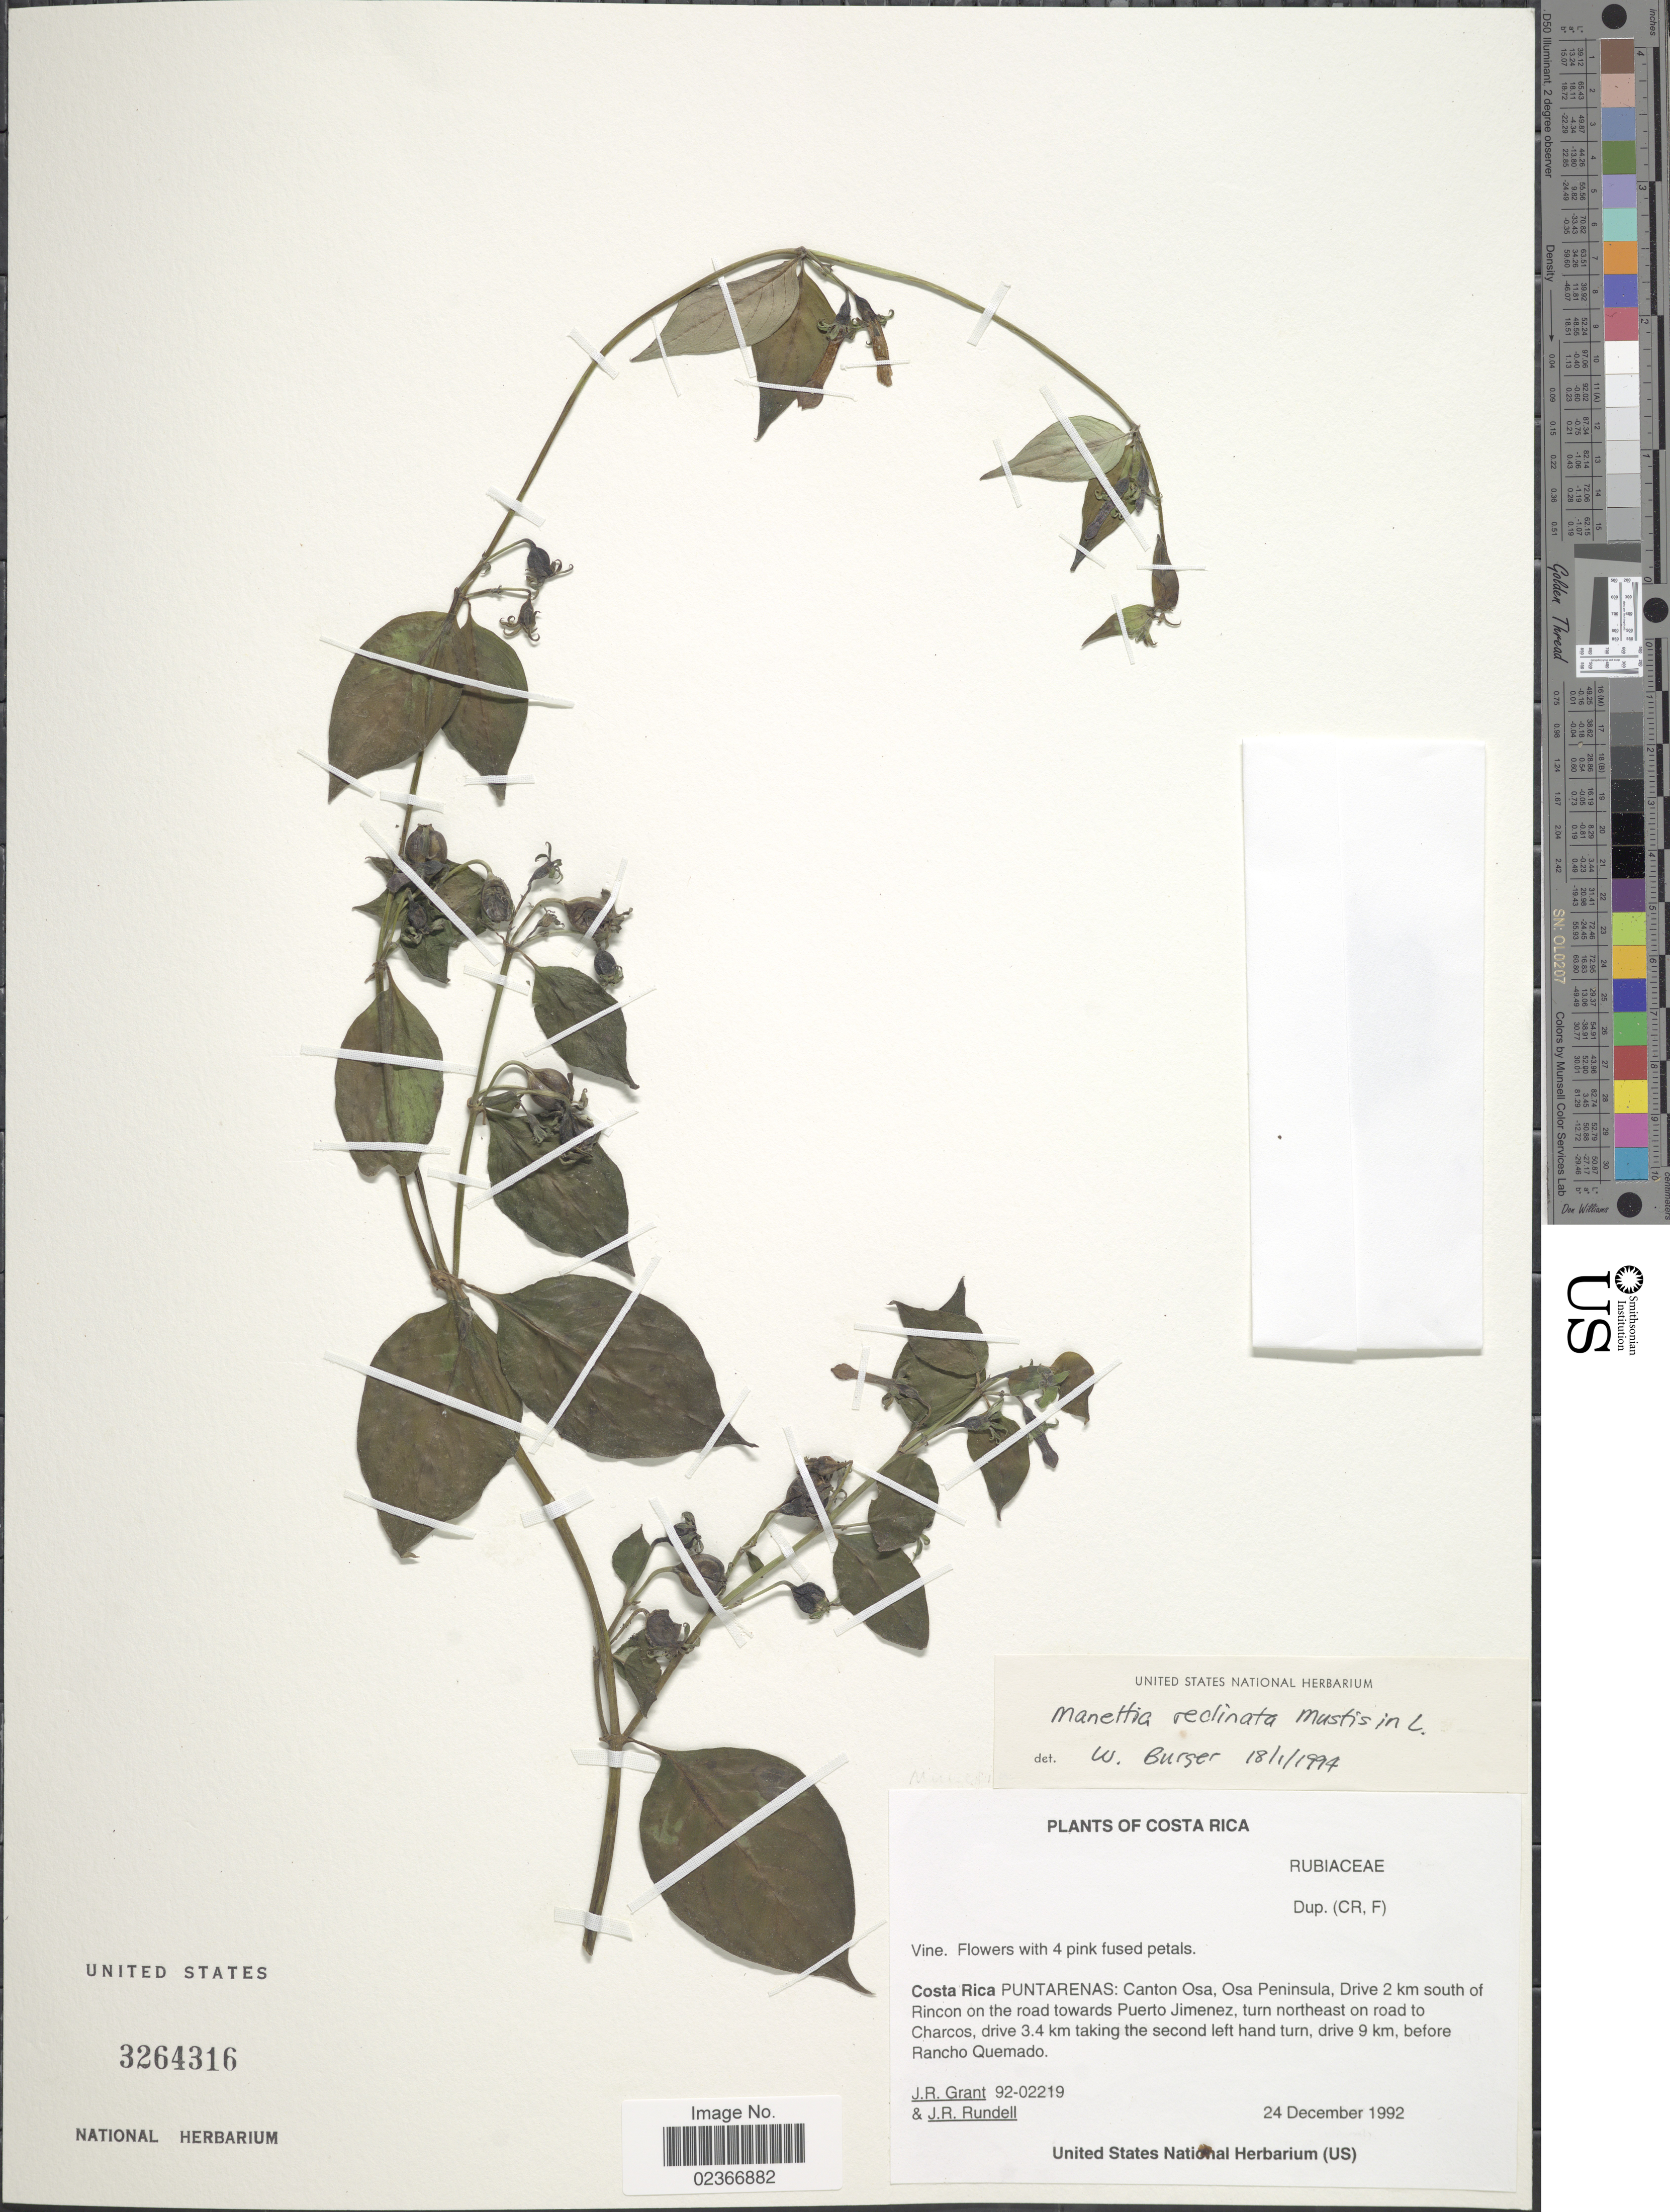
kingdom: Plantae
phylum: Tracheophyta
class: Magnoliopsida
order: Gentianales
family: Rubiaceae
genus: Manettia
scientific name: Manettia reclinata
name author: L.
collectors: J. Grant & J. R. Rundell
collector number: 92-02219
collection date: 1992-12-24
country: Costa Rica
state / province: Puntarenas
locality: Canton Osa, Osa Peninsula, Drive 2 km south of Rincon on the road towards Puerto Jimenez, turn northeast on road to Charcos, drive 3.4 km taking second left hand turn, drive 9 km, before Rancho Quemado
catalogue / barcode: US 3264316